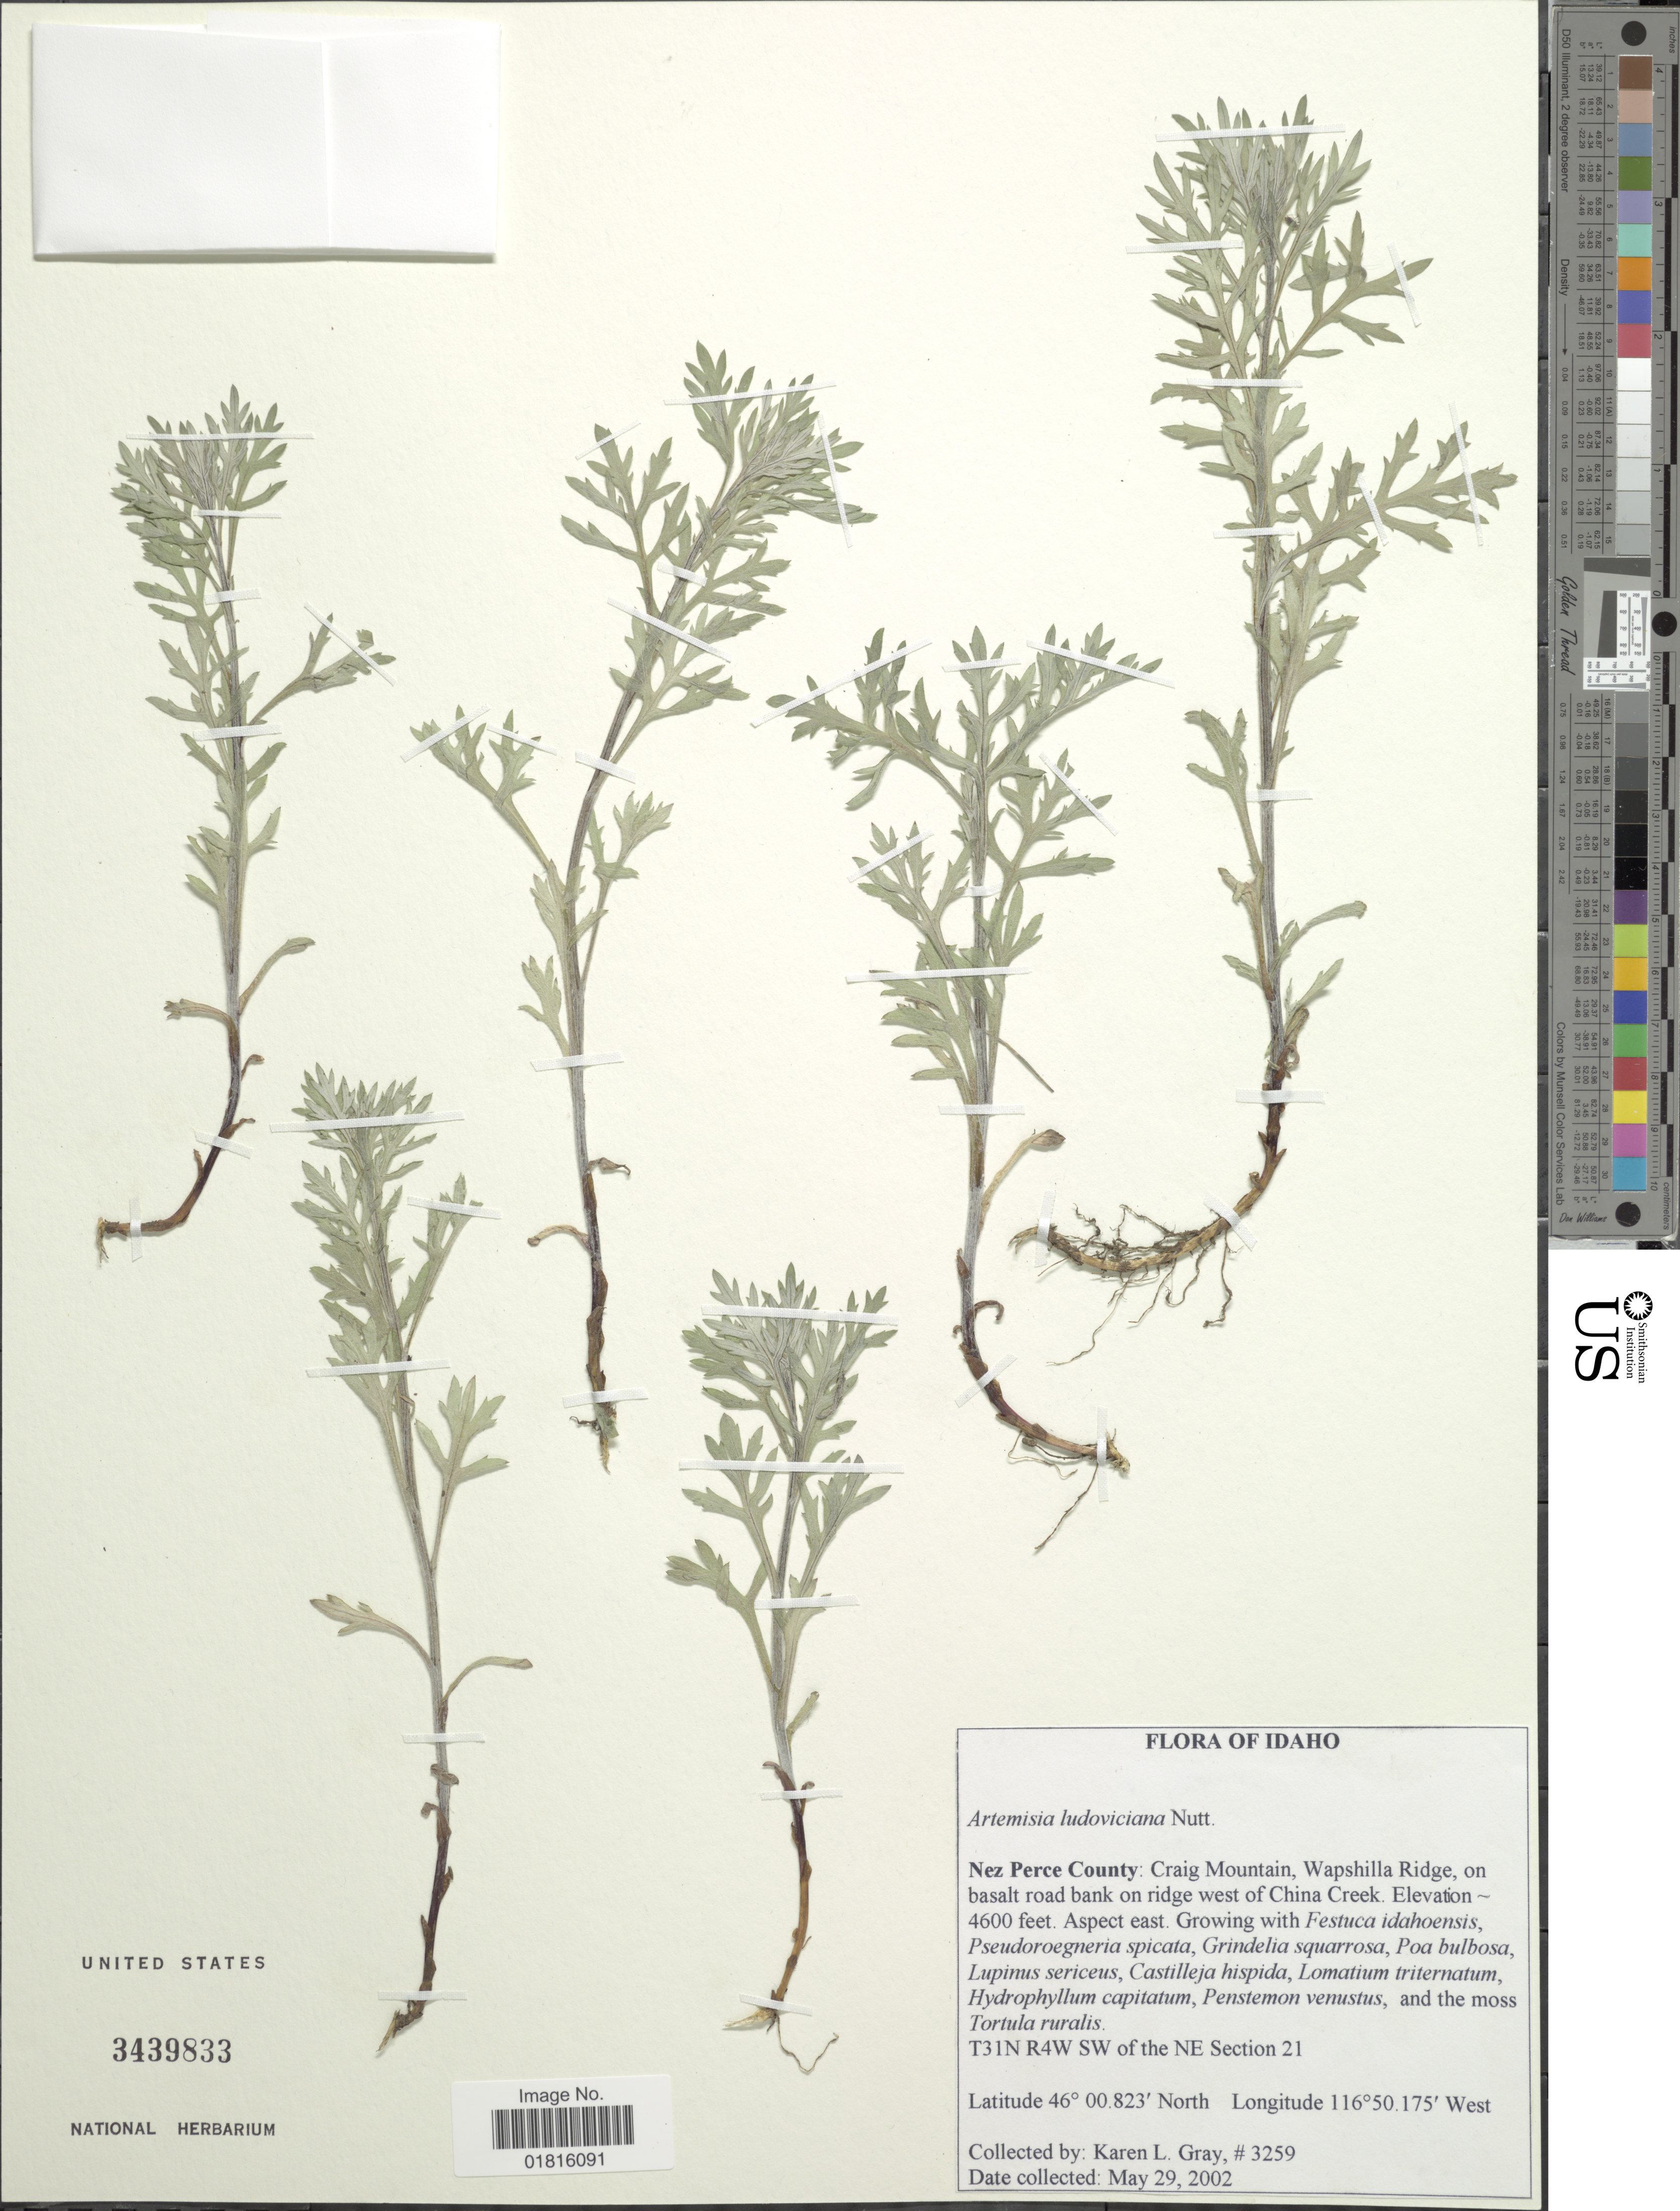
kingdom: Plantae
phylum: Tracheophyta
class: Magnoliopsida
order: Asterales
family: Asteraceae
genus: Artemisia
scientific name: Artemisia ludoviciana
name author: Nutt.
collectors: K. L. Gray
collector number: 3259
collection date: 2002-05-29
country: United States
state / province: Idaho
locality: Nez Perce County: Craig Mountain, Wapshilla Ridge, on basalt road bank on ridge west of China Creek, T31N R4W SW of the NE Section 21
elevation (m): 1402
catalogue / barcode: US 3439833